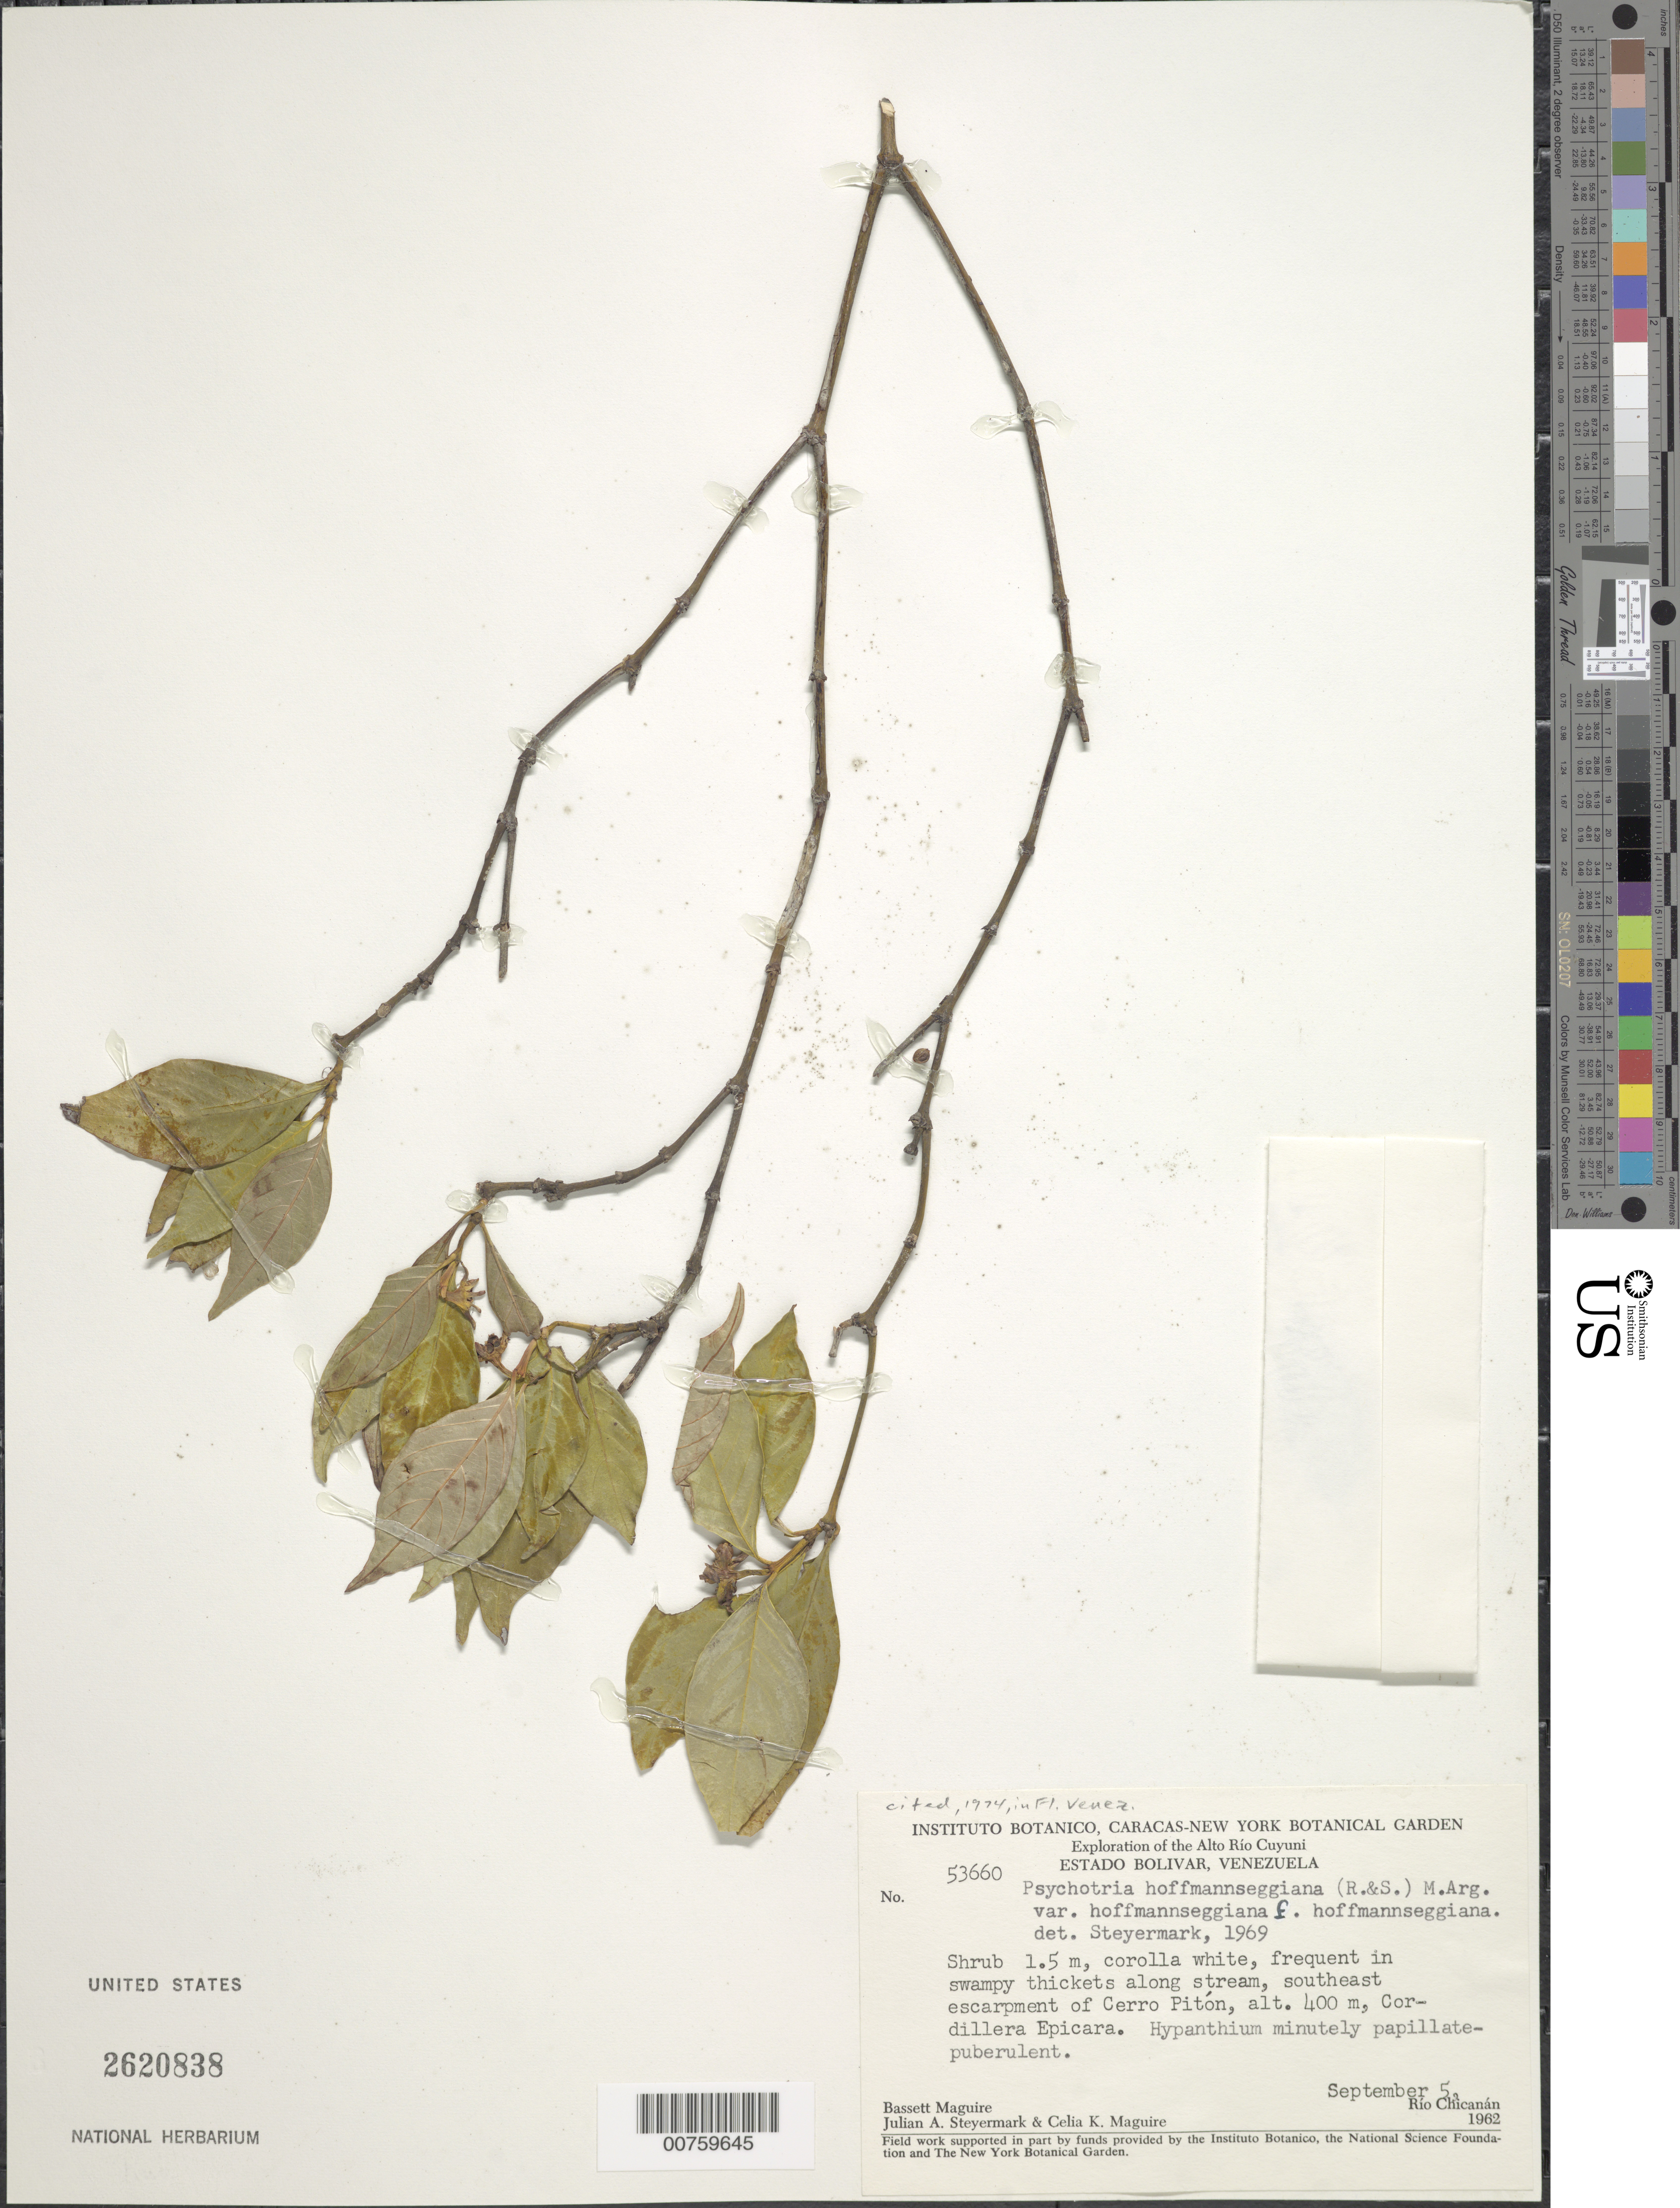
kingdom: Plantae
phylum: Tracheophyta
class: Magnoliopsida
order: Gentianales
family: Rubiaceae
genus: Psychotria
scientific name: Psychotria hoffmannseggiana f. hoffmannseggiana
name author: (Willd. ex Roem. & Schult.) Müll. Arg.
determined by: Steyermark, Julian A., (VEN)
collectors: B. Maguire, J. Steyermark & C. K. Maguire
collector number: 53660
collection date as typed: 5-Sep-62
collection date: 1962-09-05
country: Venezuela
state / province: Bolívar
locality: Alto Río Cuyuni, Cerro Pitón, SE escarpment, Cordillera Epicara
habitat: Swampy thickets along stream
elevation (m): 400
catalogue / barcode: US 2620838